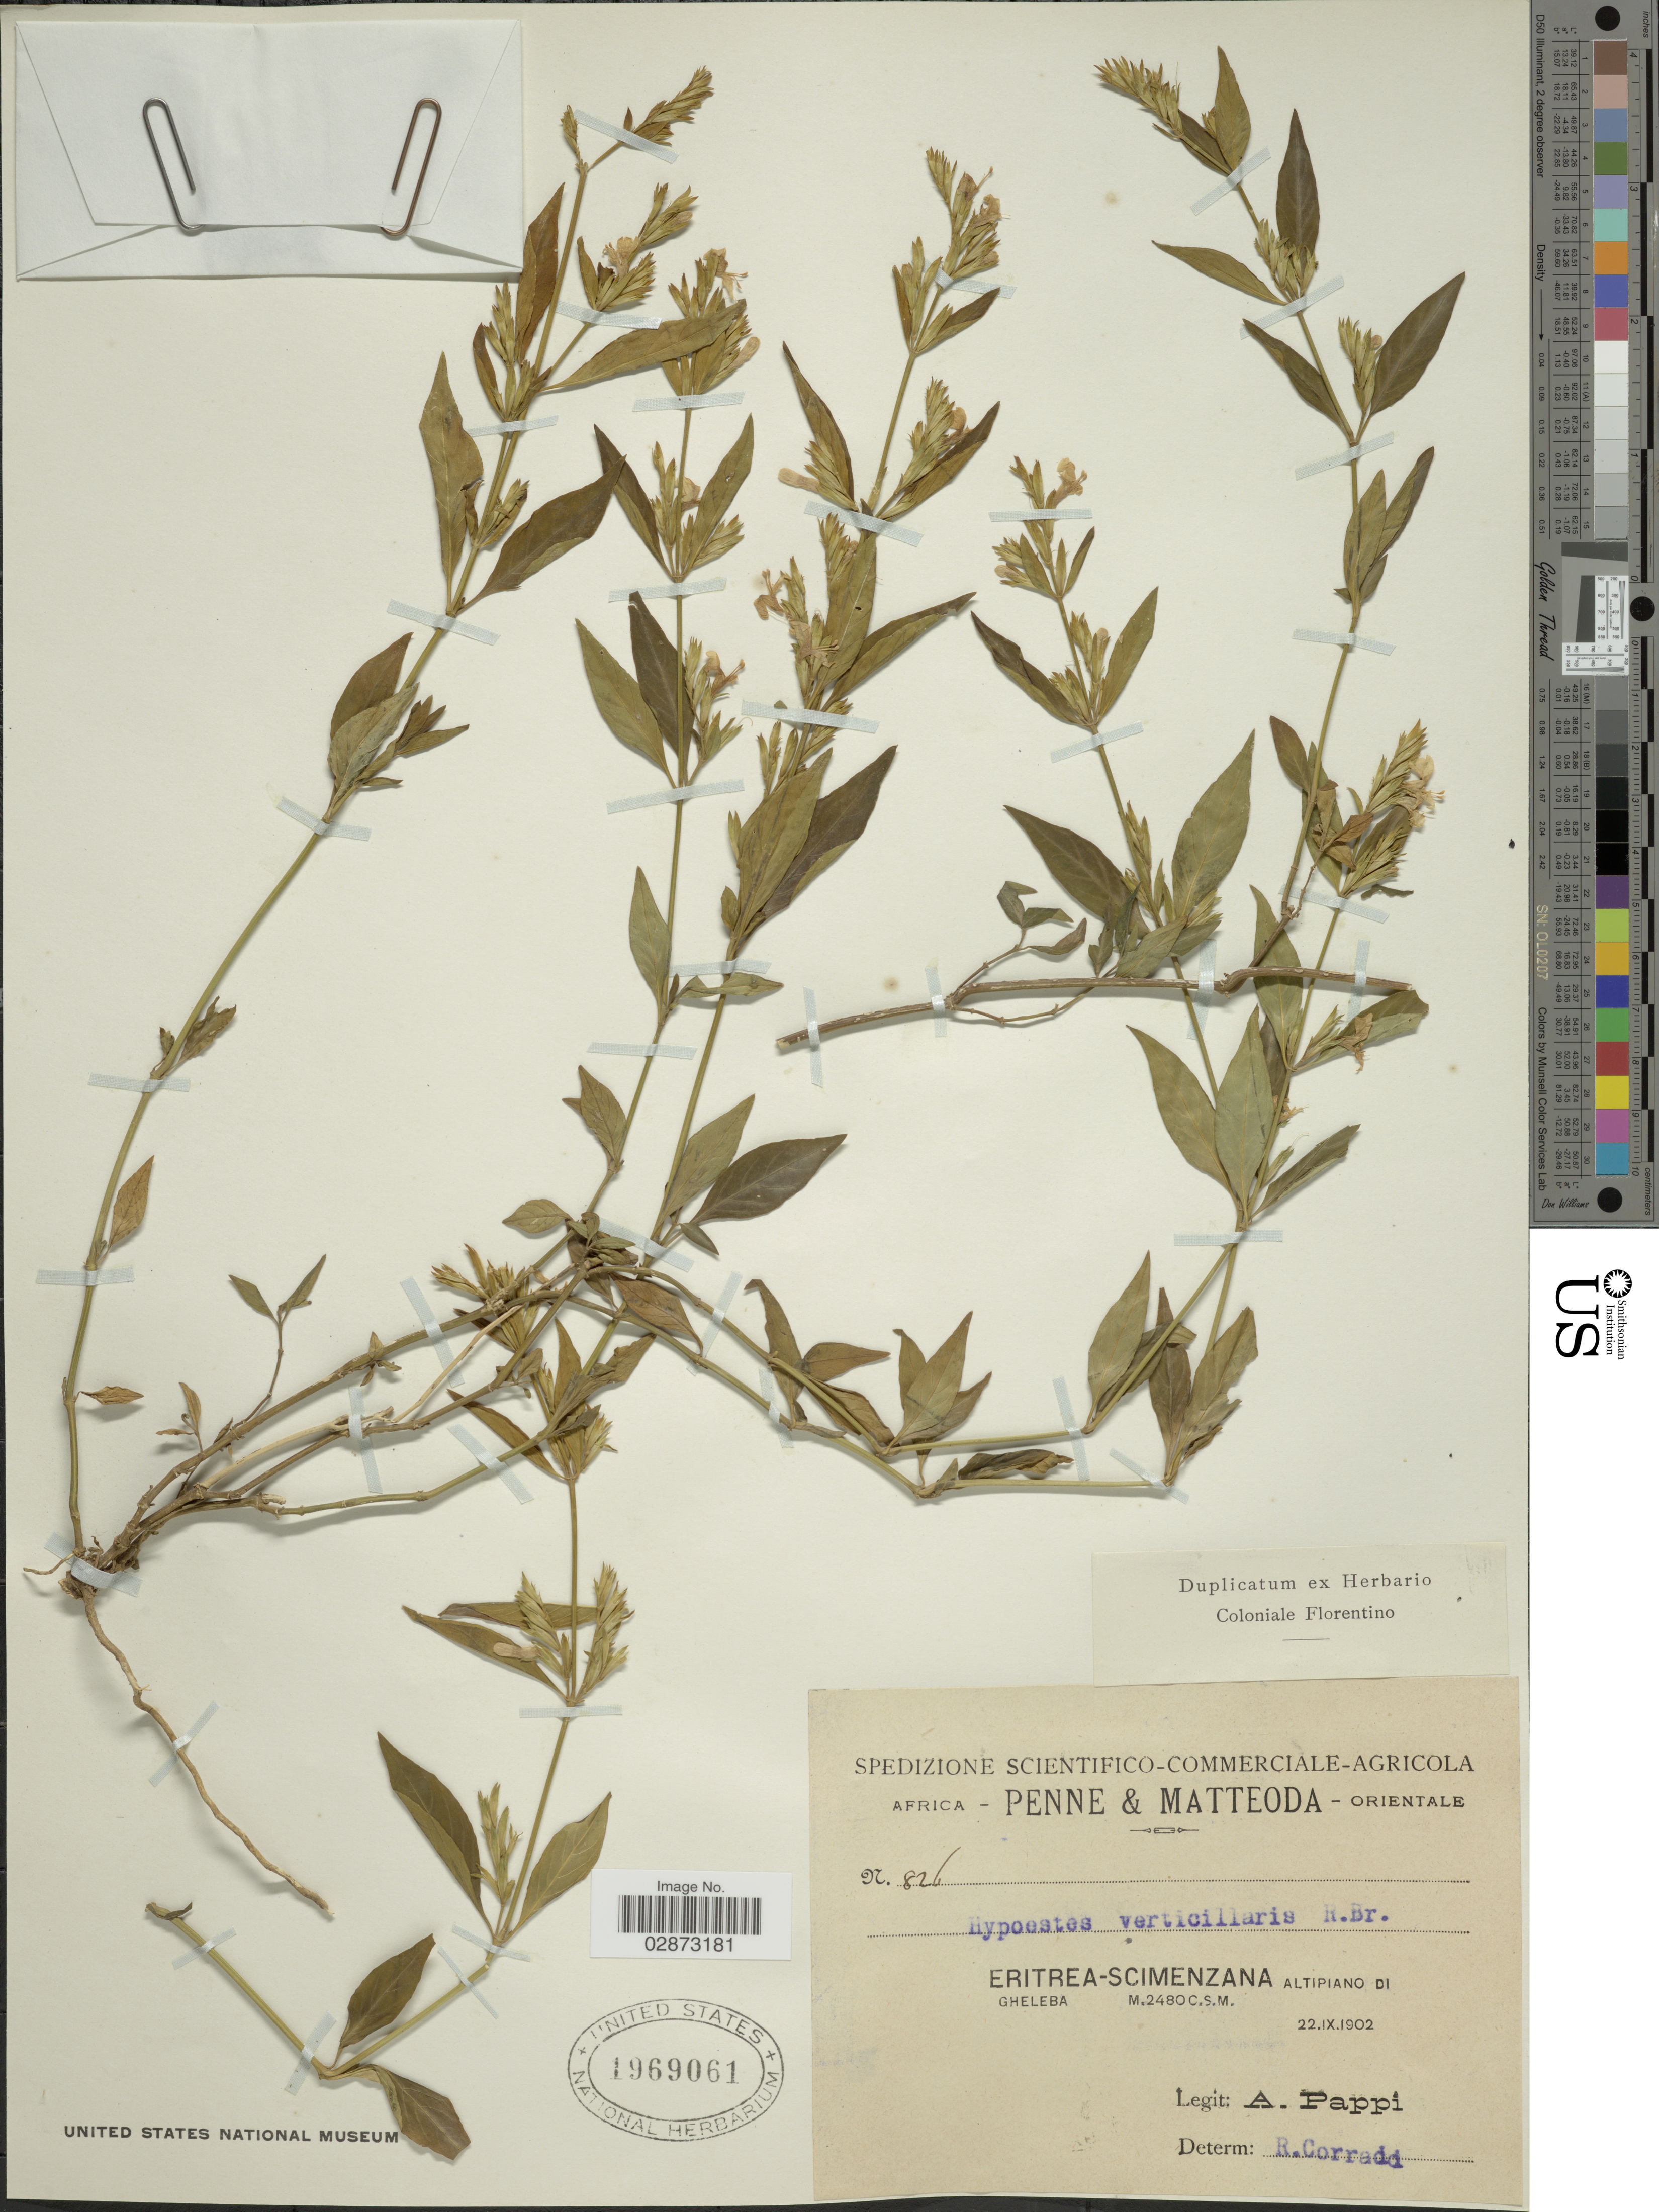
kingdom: Plantae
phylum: Tracheophyta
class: Magnoliopsida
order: Lamiales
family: Acanthaceae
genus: Hypoestes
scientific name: Hypoestes verticillaris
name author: (L. f.) Sol.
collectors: A. Pappi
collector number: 826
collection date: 1902-09-22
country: Eritrea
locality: Africa Orientale. Eritrea-Scimenzana. Altipano di Gheleba.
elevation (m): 2480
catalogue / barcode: US 1969061